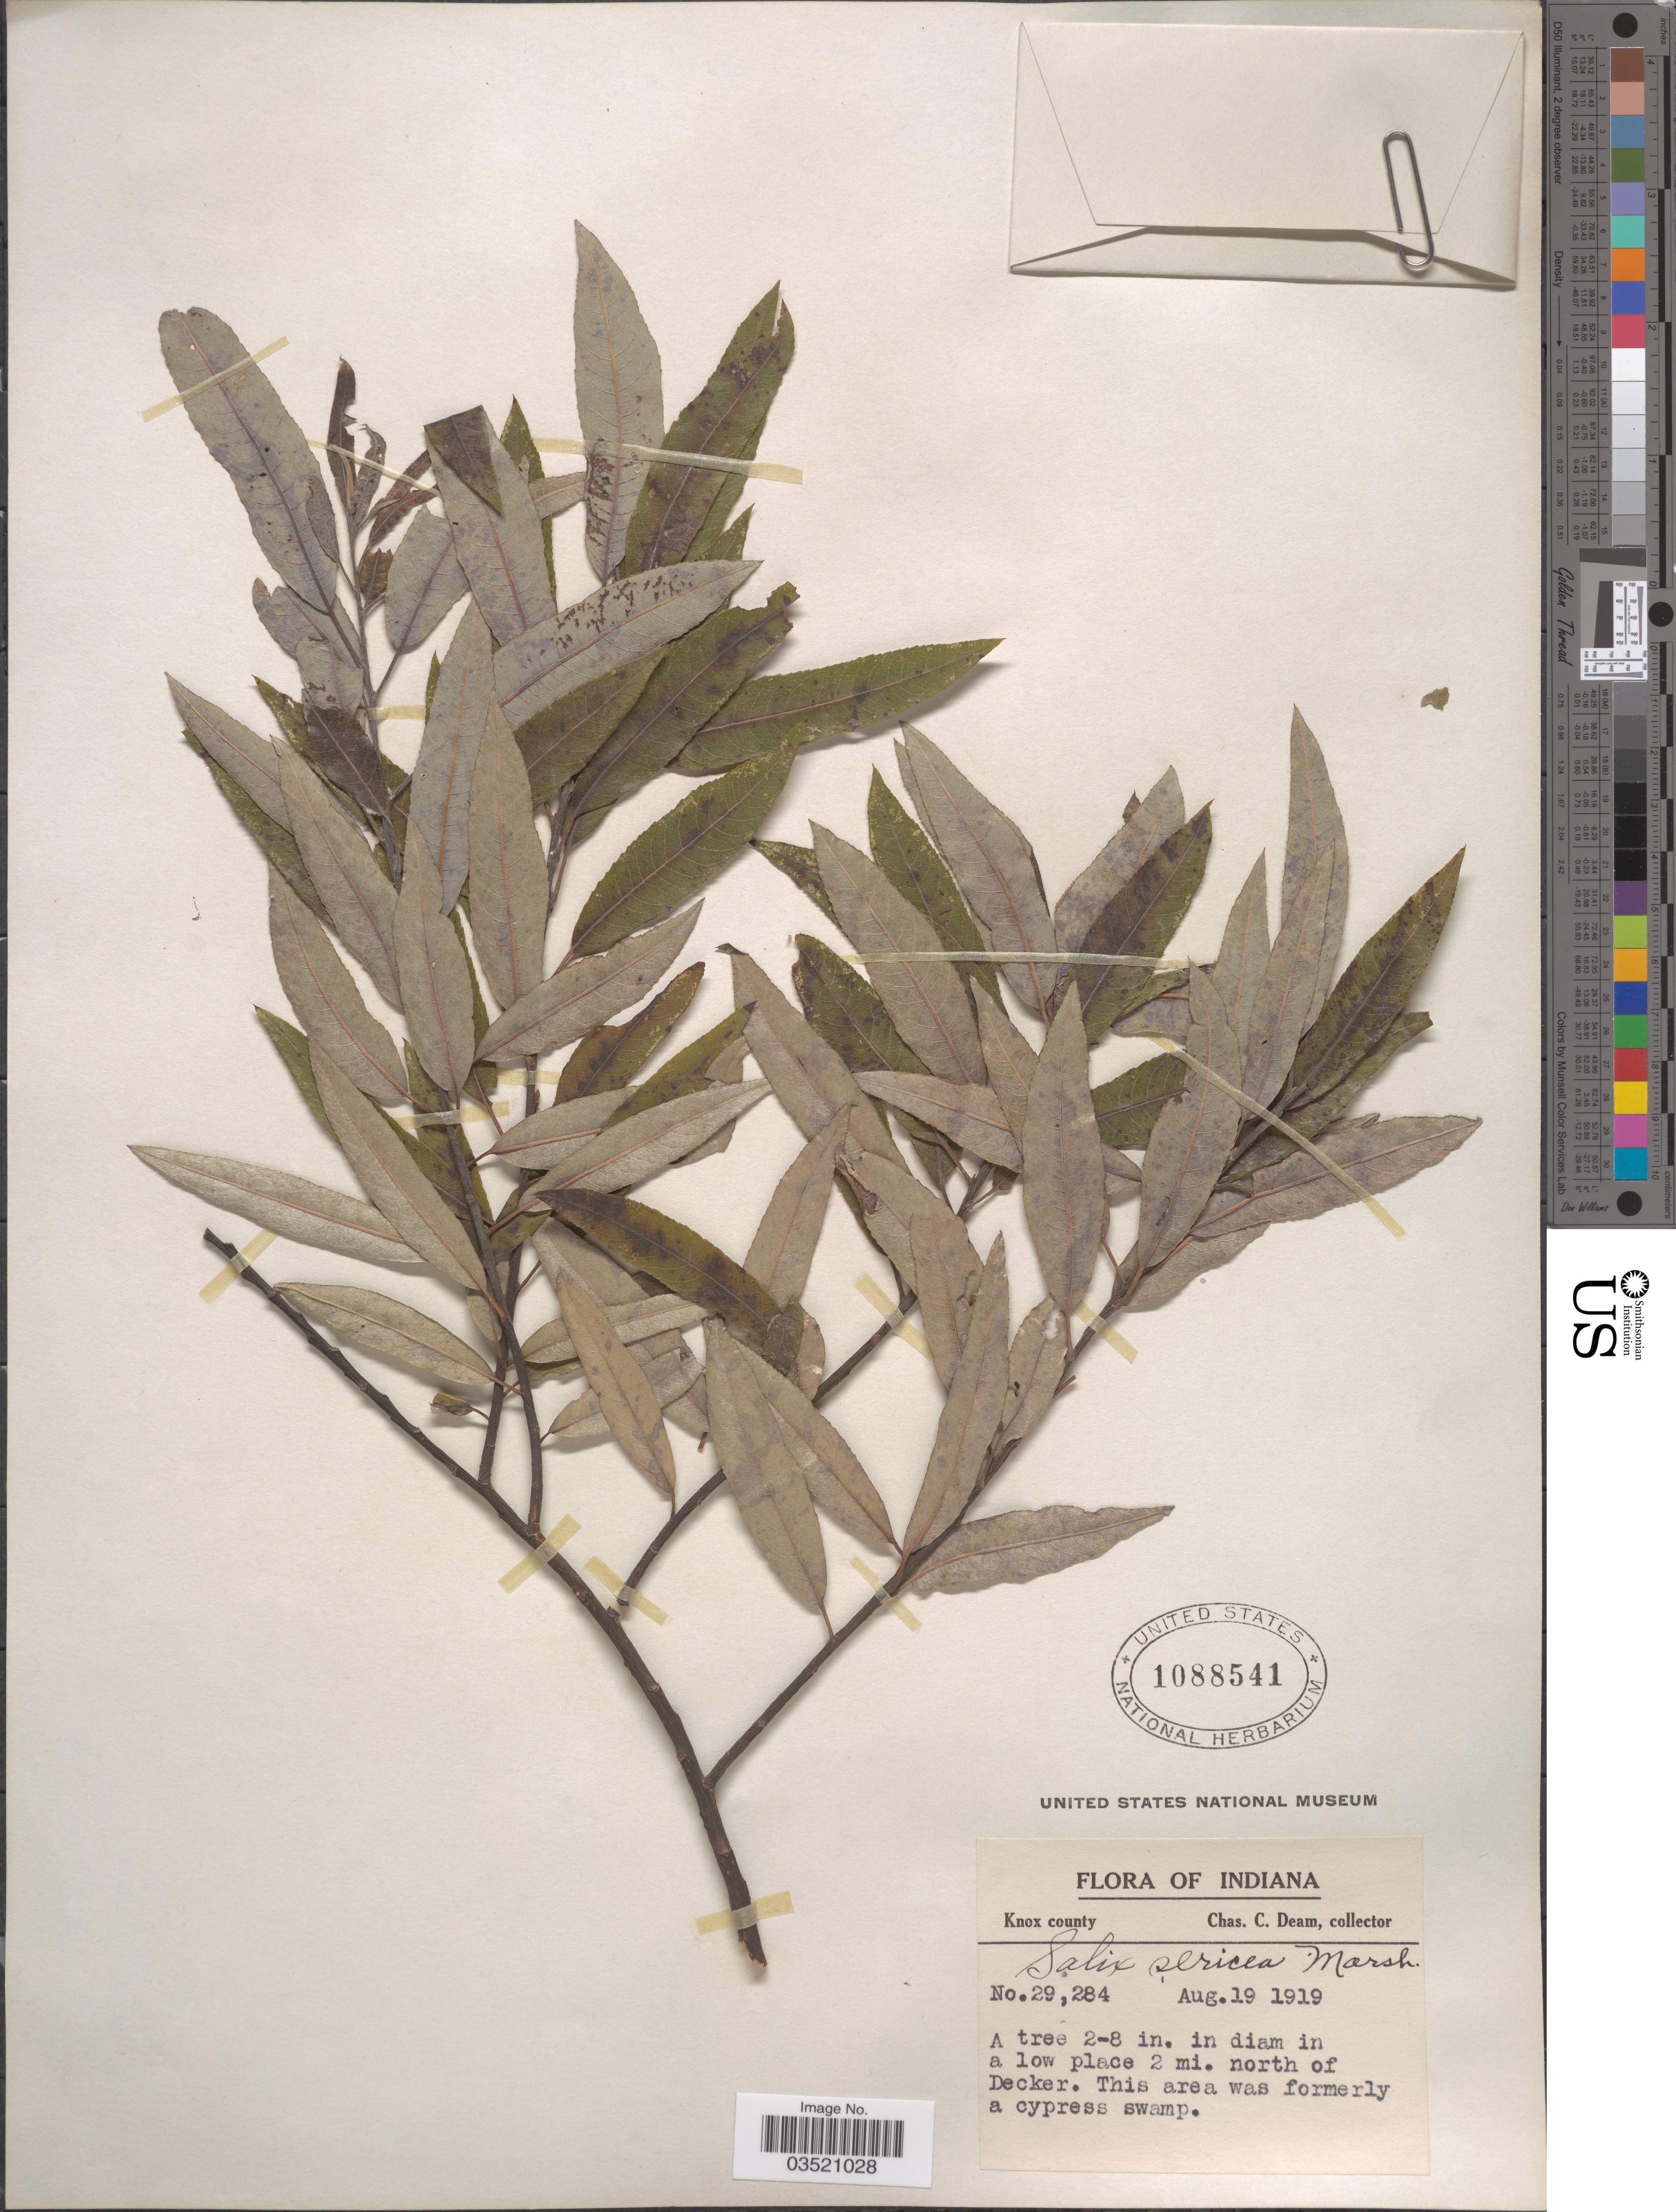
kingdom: Plantae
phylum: Tracheophyta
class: Magnoliopsida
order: Malpighiales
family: Salicaceae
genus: Salix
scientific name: Salix sericea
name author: Marshall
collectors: C. C. Deam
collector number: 29284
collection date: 1919-08-19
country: United States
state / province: Indiana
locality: A low place 2 mi. north of Decker. Knox County.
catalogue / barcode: US 1088541